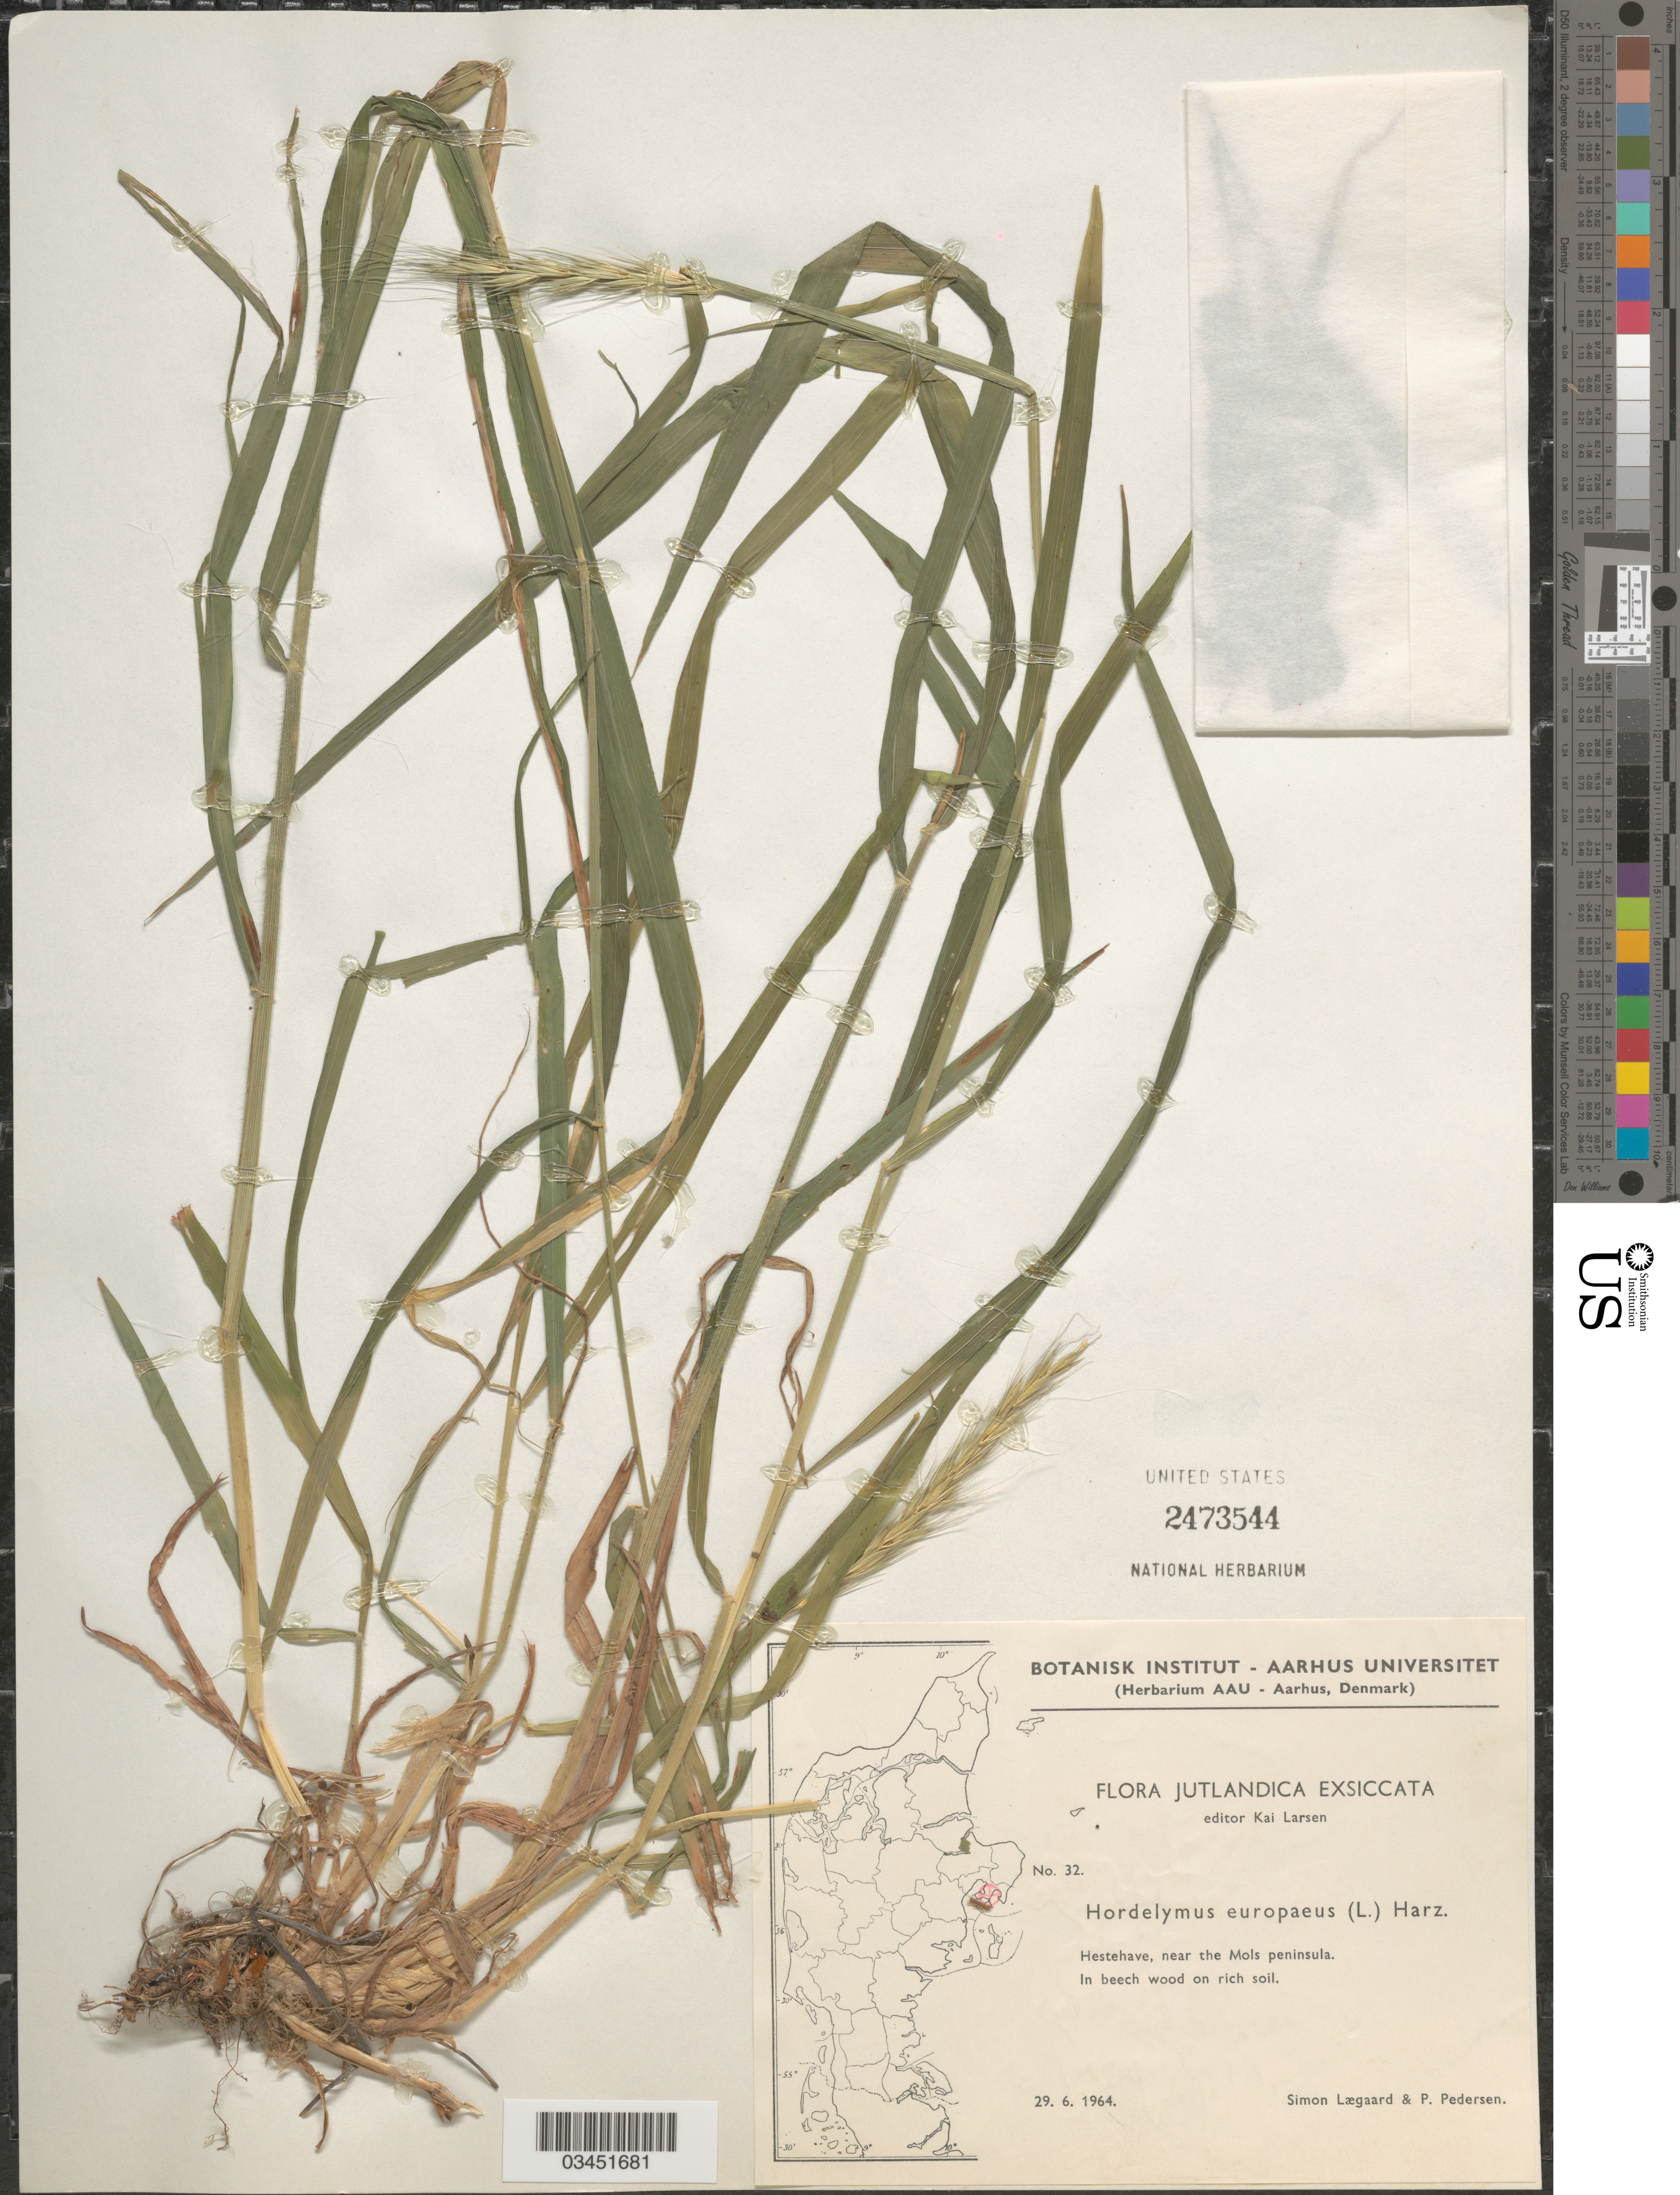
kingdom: Plantae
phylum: Tracheophyta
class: Liliopsida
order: Poales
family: Poaceae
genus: Hordelymus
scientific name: Hordelymus europaeus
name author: (L.) Jess. ex Harz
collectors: S. Lægaard & P. Pedersen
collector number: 32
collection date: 1964-06-29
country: Denmark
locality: Jutlandica. Hestehave, near the Mols peninsula.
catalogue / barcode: US 2473544